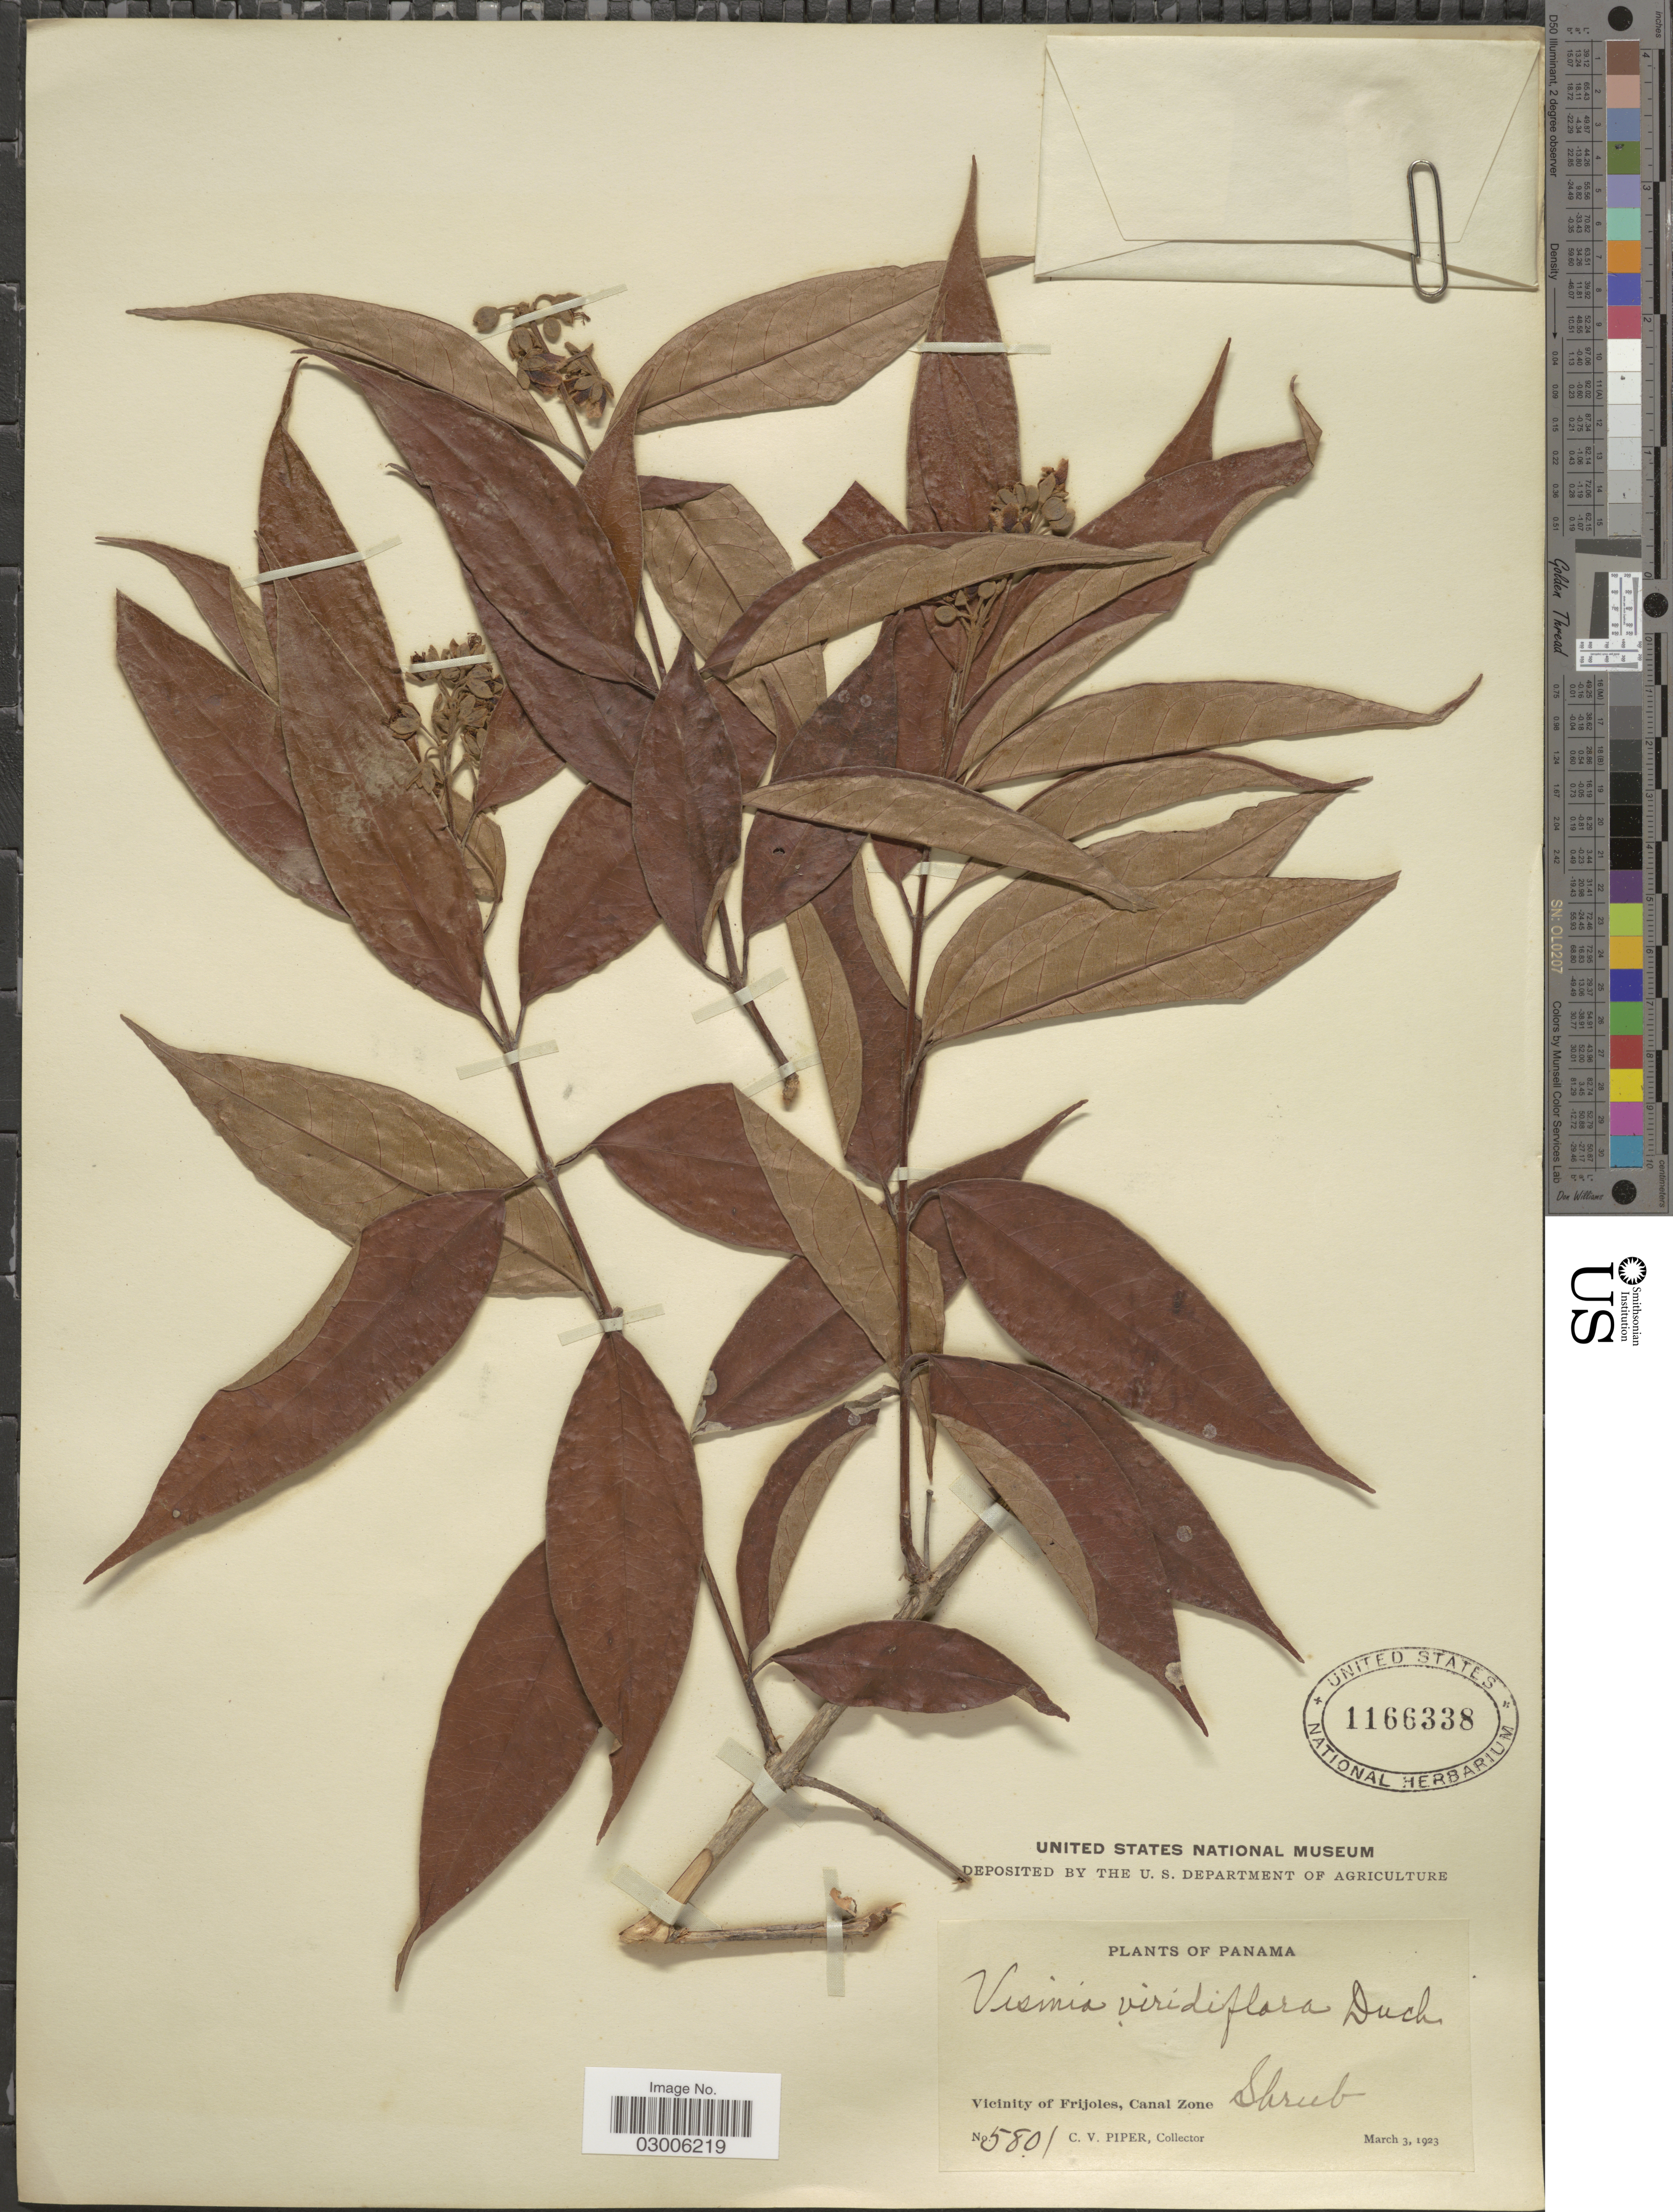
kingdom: Plantae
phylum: Tracheophyta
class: Magnoliopsida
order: Malpighiales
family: Hypericaceae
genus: Vismia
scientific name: Vismia billbergiana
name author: Beurl.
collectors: C. V. Piper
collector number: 5801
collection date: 1923-03-03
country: Panama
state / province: Colón / Panamá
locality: Vicinity of Frijoles, Canal Zone.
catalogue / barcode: US 1166338